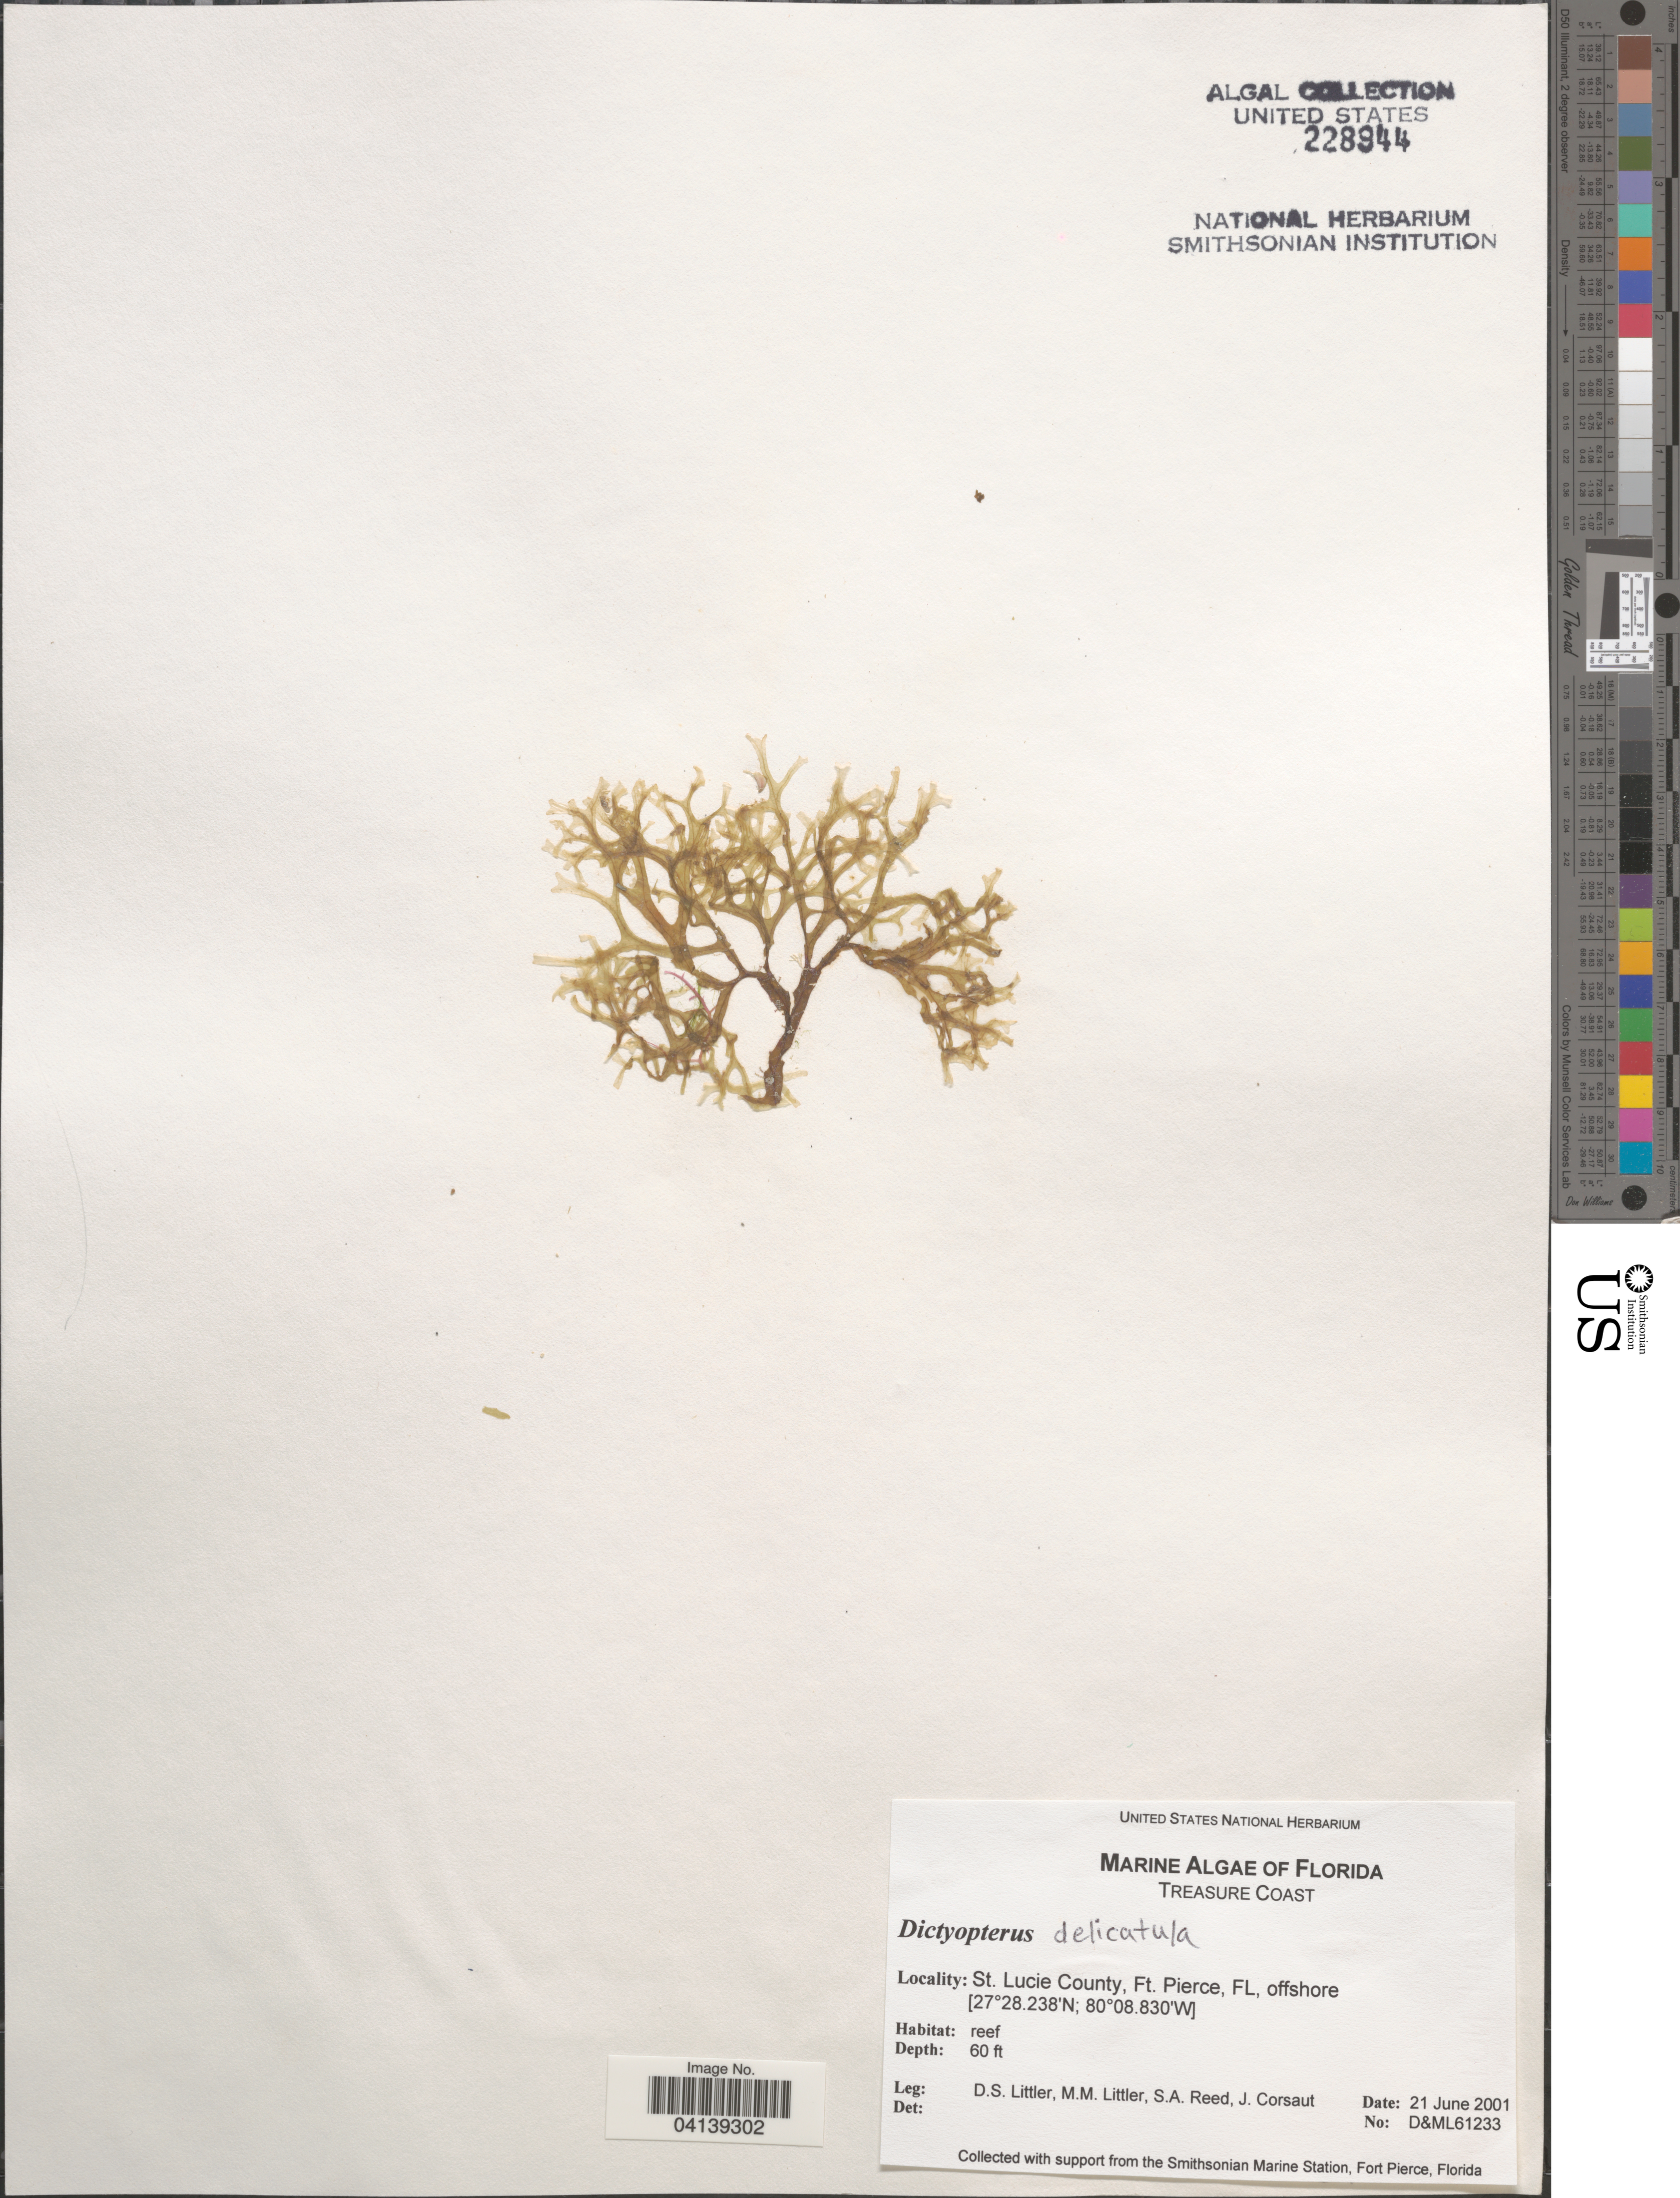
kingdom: Chromista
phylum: Ochrophyta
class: Phaeophyceae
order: Dictyotales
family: Dictyotaceae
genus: Dictyota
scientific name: Dictyota delicatula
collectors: D. S. Littler, S. Reed & J. Corsaut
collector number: D&ML61233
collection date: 2001-06-21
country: United States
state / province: Florida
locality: Treasure Coast. Saint Lucie County, Ft. Pierce, offshore.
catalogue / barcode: US 228944